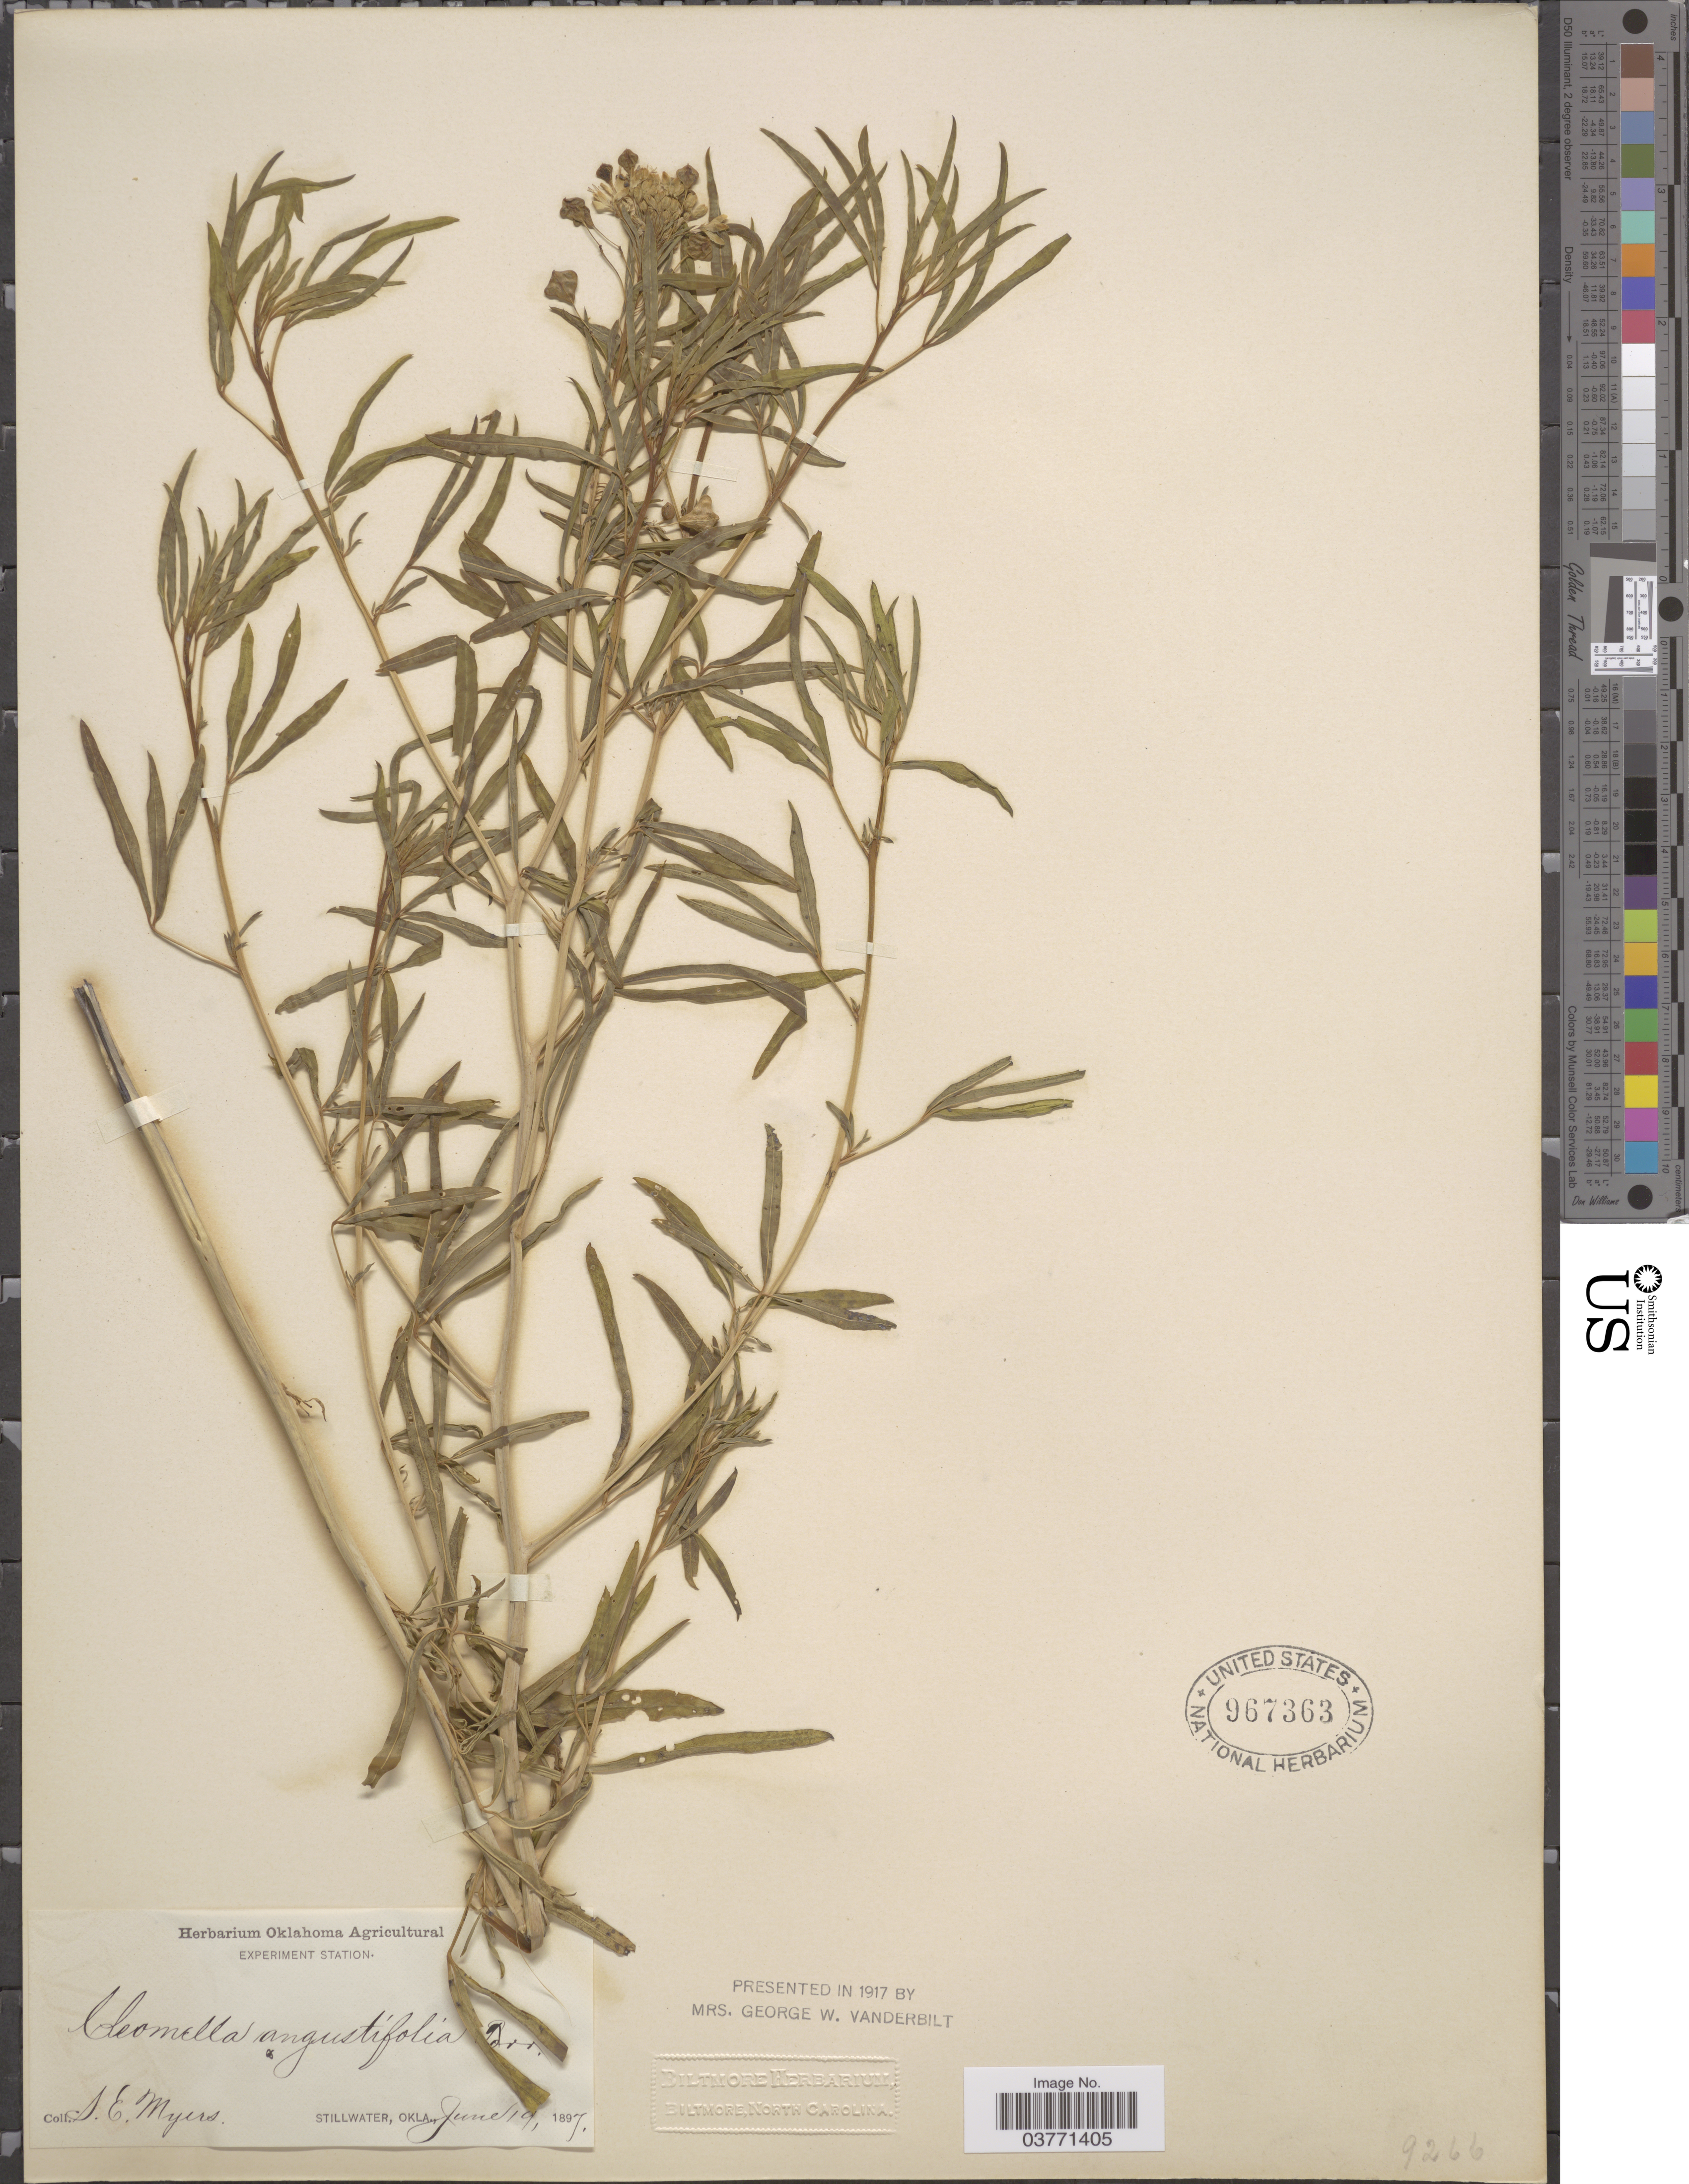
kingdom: Plantae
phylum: Tracheophyta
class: Magnoliopsida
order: Brassicales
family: Cleomaceae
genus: Cleomella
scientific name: Cleomella angustifolia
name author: Torr.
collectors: S. Myers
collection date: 1897-06-19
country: United States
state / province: Oklahoma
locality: Stillwater.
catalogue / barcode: US 967363